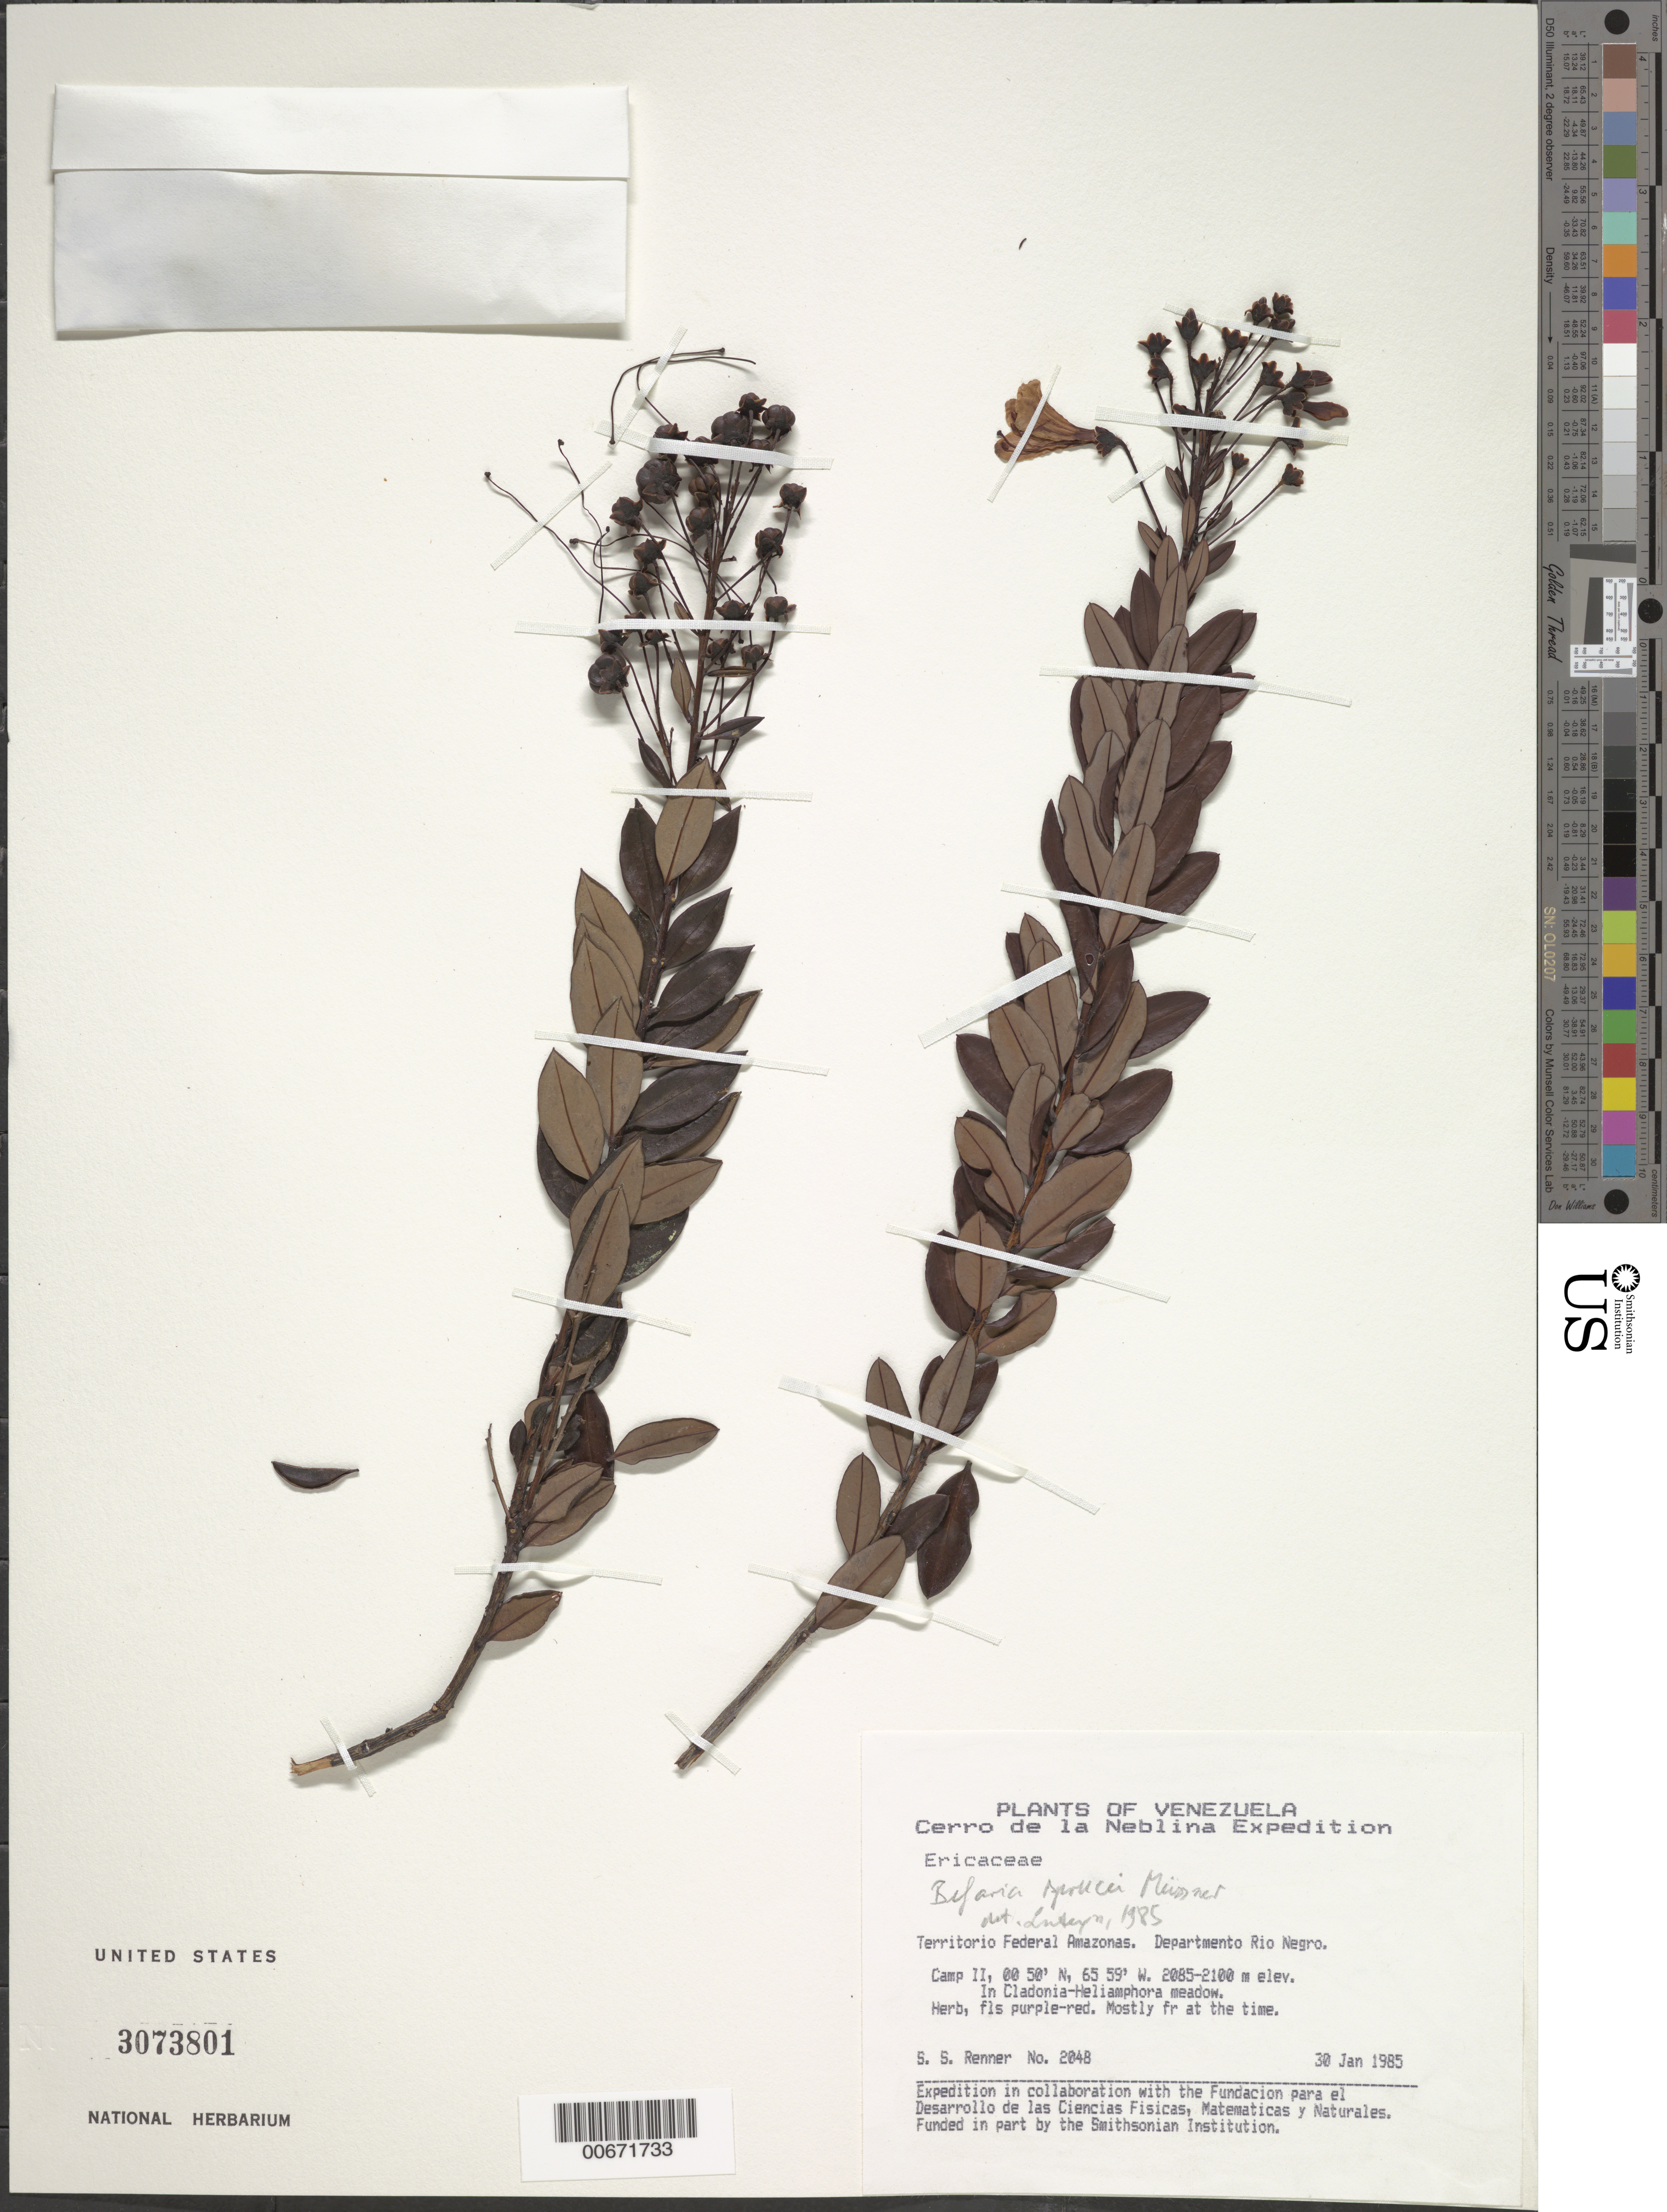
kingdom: Plantae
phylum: Tracheophyta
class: Magnoliopsida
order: Ericales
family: Ericaceae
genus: Bejaria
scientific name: Bejaria sprucei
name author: Meisn.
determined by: Luteyn, J. L.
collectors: S. S. Renner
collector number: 2048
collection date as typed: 30-Jan-85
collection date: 1985-01-30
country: Venezuela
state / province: Amazonas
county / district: Río Negro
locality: Cerro de la Neblina, Camp II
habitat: Cladonia-Heliamphora meadow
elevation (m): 2085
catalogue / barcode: US 3073801